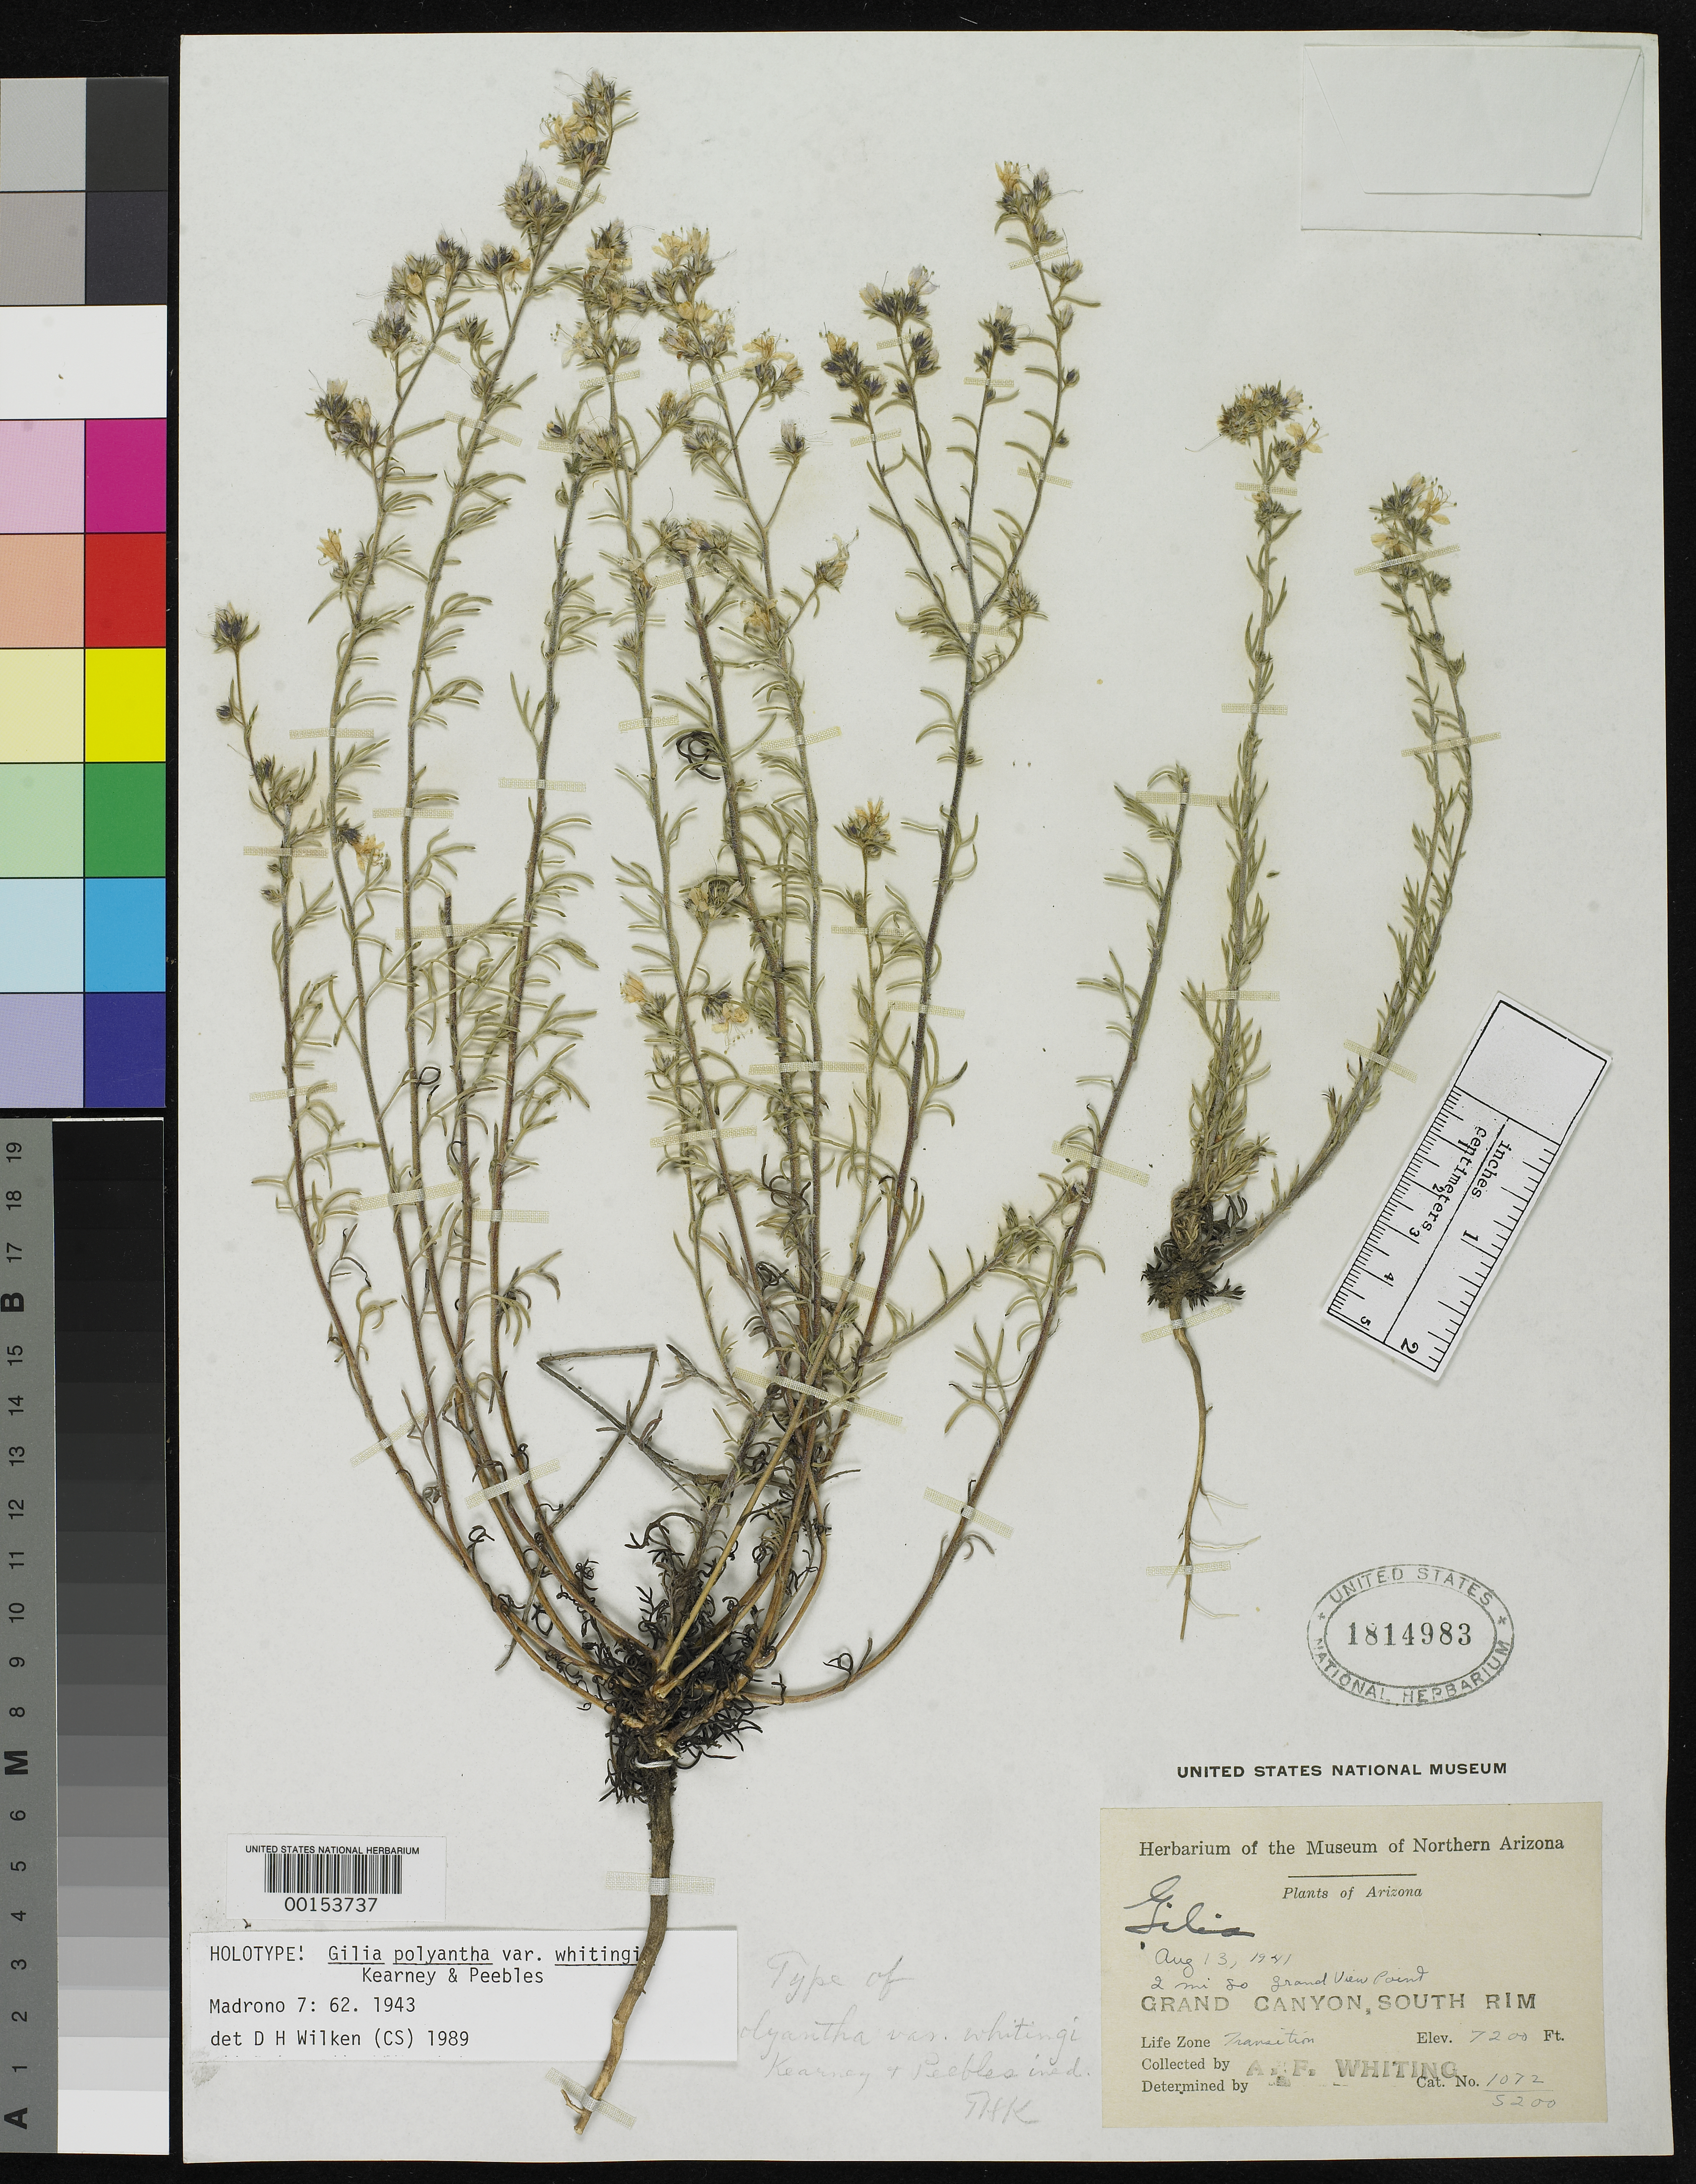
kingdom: Plantae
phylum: Tracheophyta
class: Magnoliopsida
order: Ericales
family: Polemoniaceae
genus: Gilia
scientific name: Gilia polyantha var. whitingii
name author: Kearney & Peebles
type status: Holotype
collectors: A. F. Whiting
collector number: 1072/5200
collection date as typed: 13 Aug 1941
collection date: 1941-08-13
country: United States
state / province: Arizona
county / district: Coconino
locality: Grand Canyon, S rim, 2 mi S of Grand View Point.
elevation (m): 2195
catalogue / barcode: US 1814983